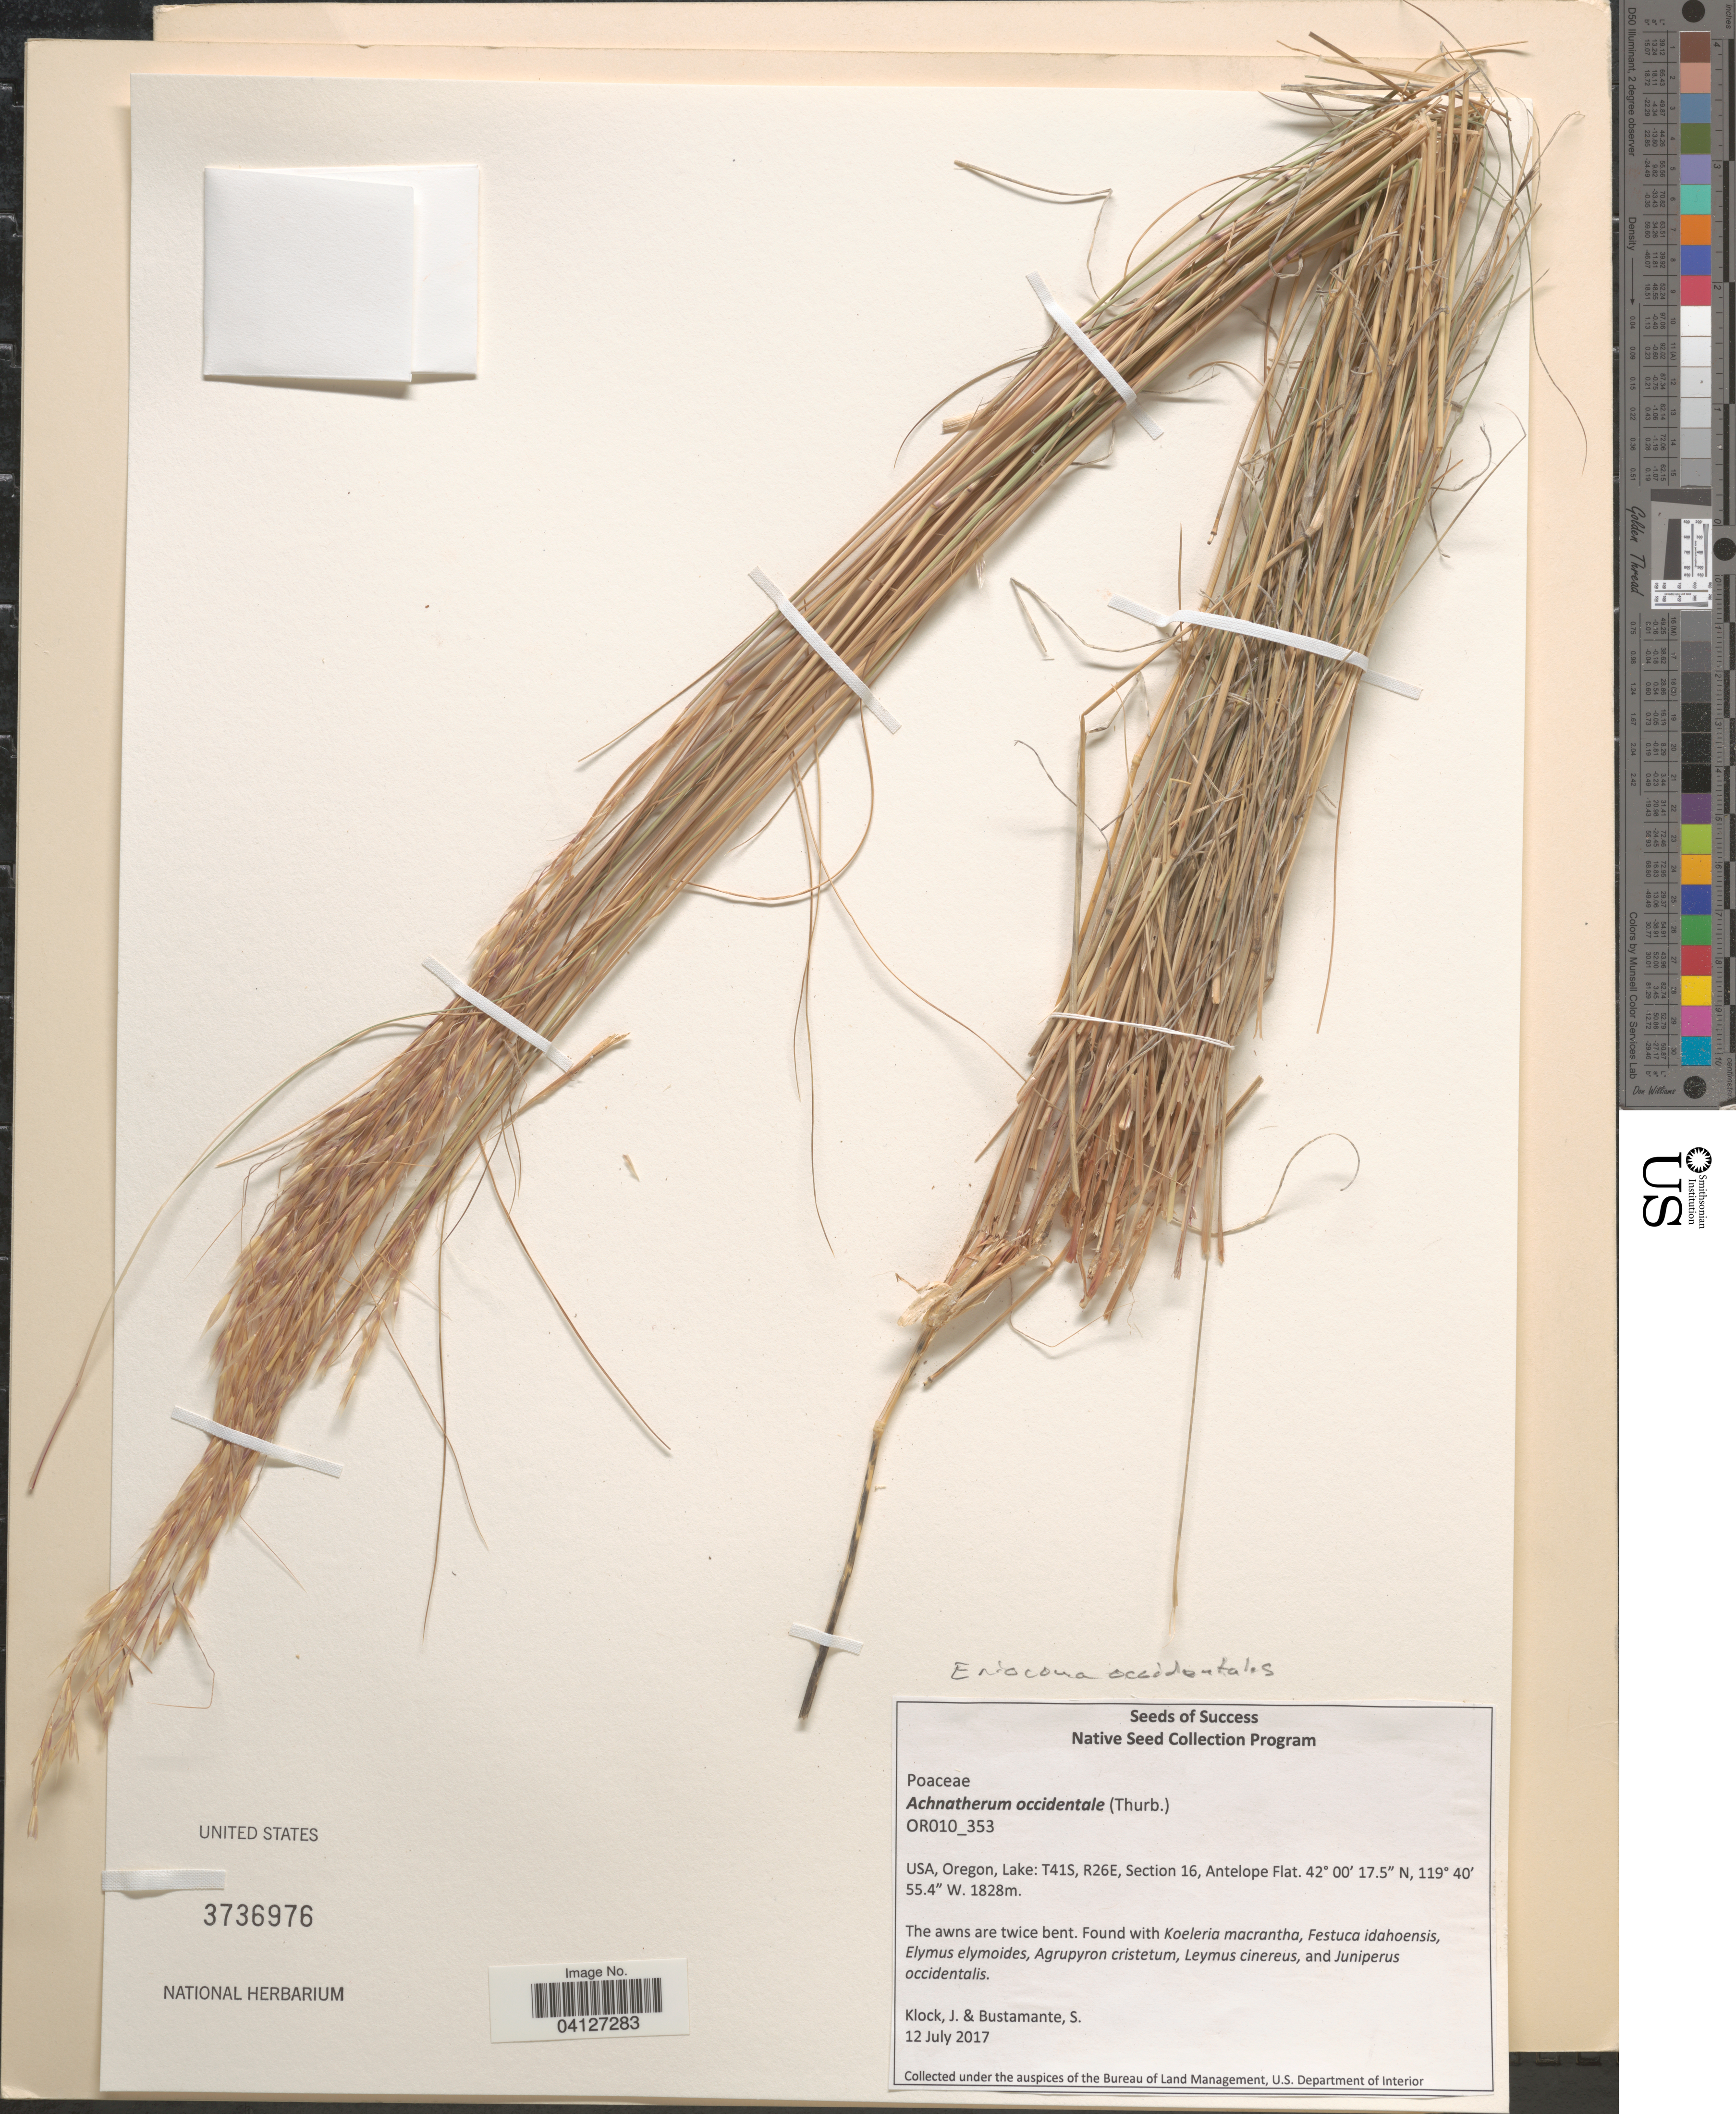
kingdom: Plantae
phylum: Tracheophyta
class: Liliopsida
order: Poales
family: Poaceae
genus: Achnatherum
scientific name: Achnatherum occidentale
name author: (Thurb. ex S. Watson) Barkworth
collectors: J. Klock & S. Bustamante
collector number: OR010_353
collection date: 2017-07-12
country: United States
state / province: Oregon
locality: Lake: T41S, R26E, Section 16, Antelope Flat.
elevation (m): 1828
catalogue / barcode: US 3736976